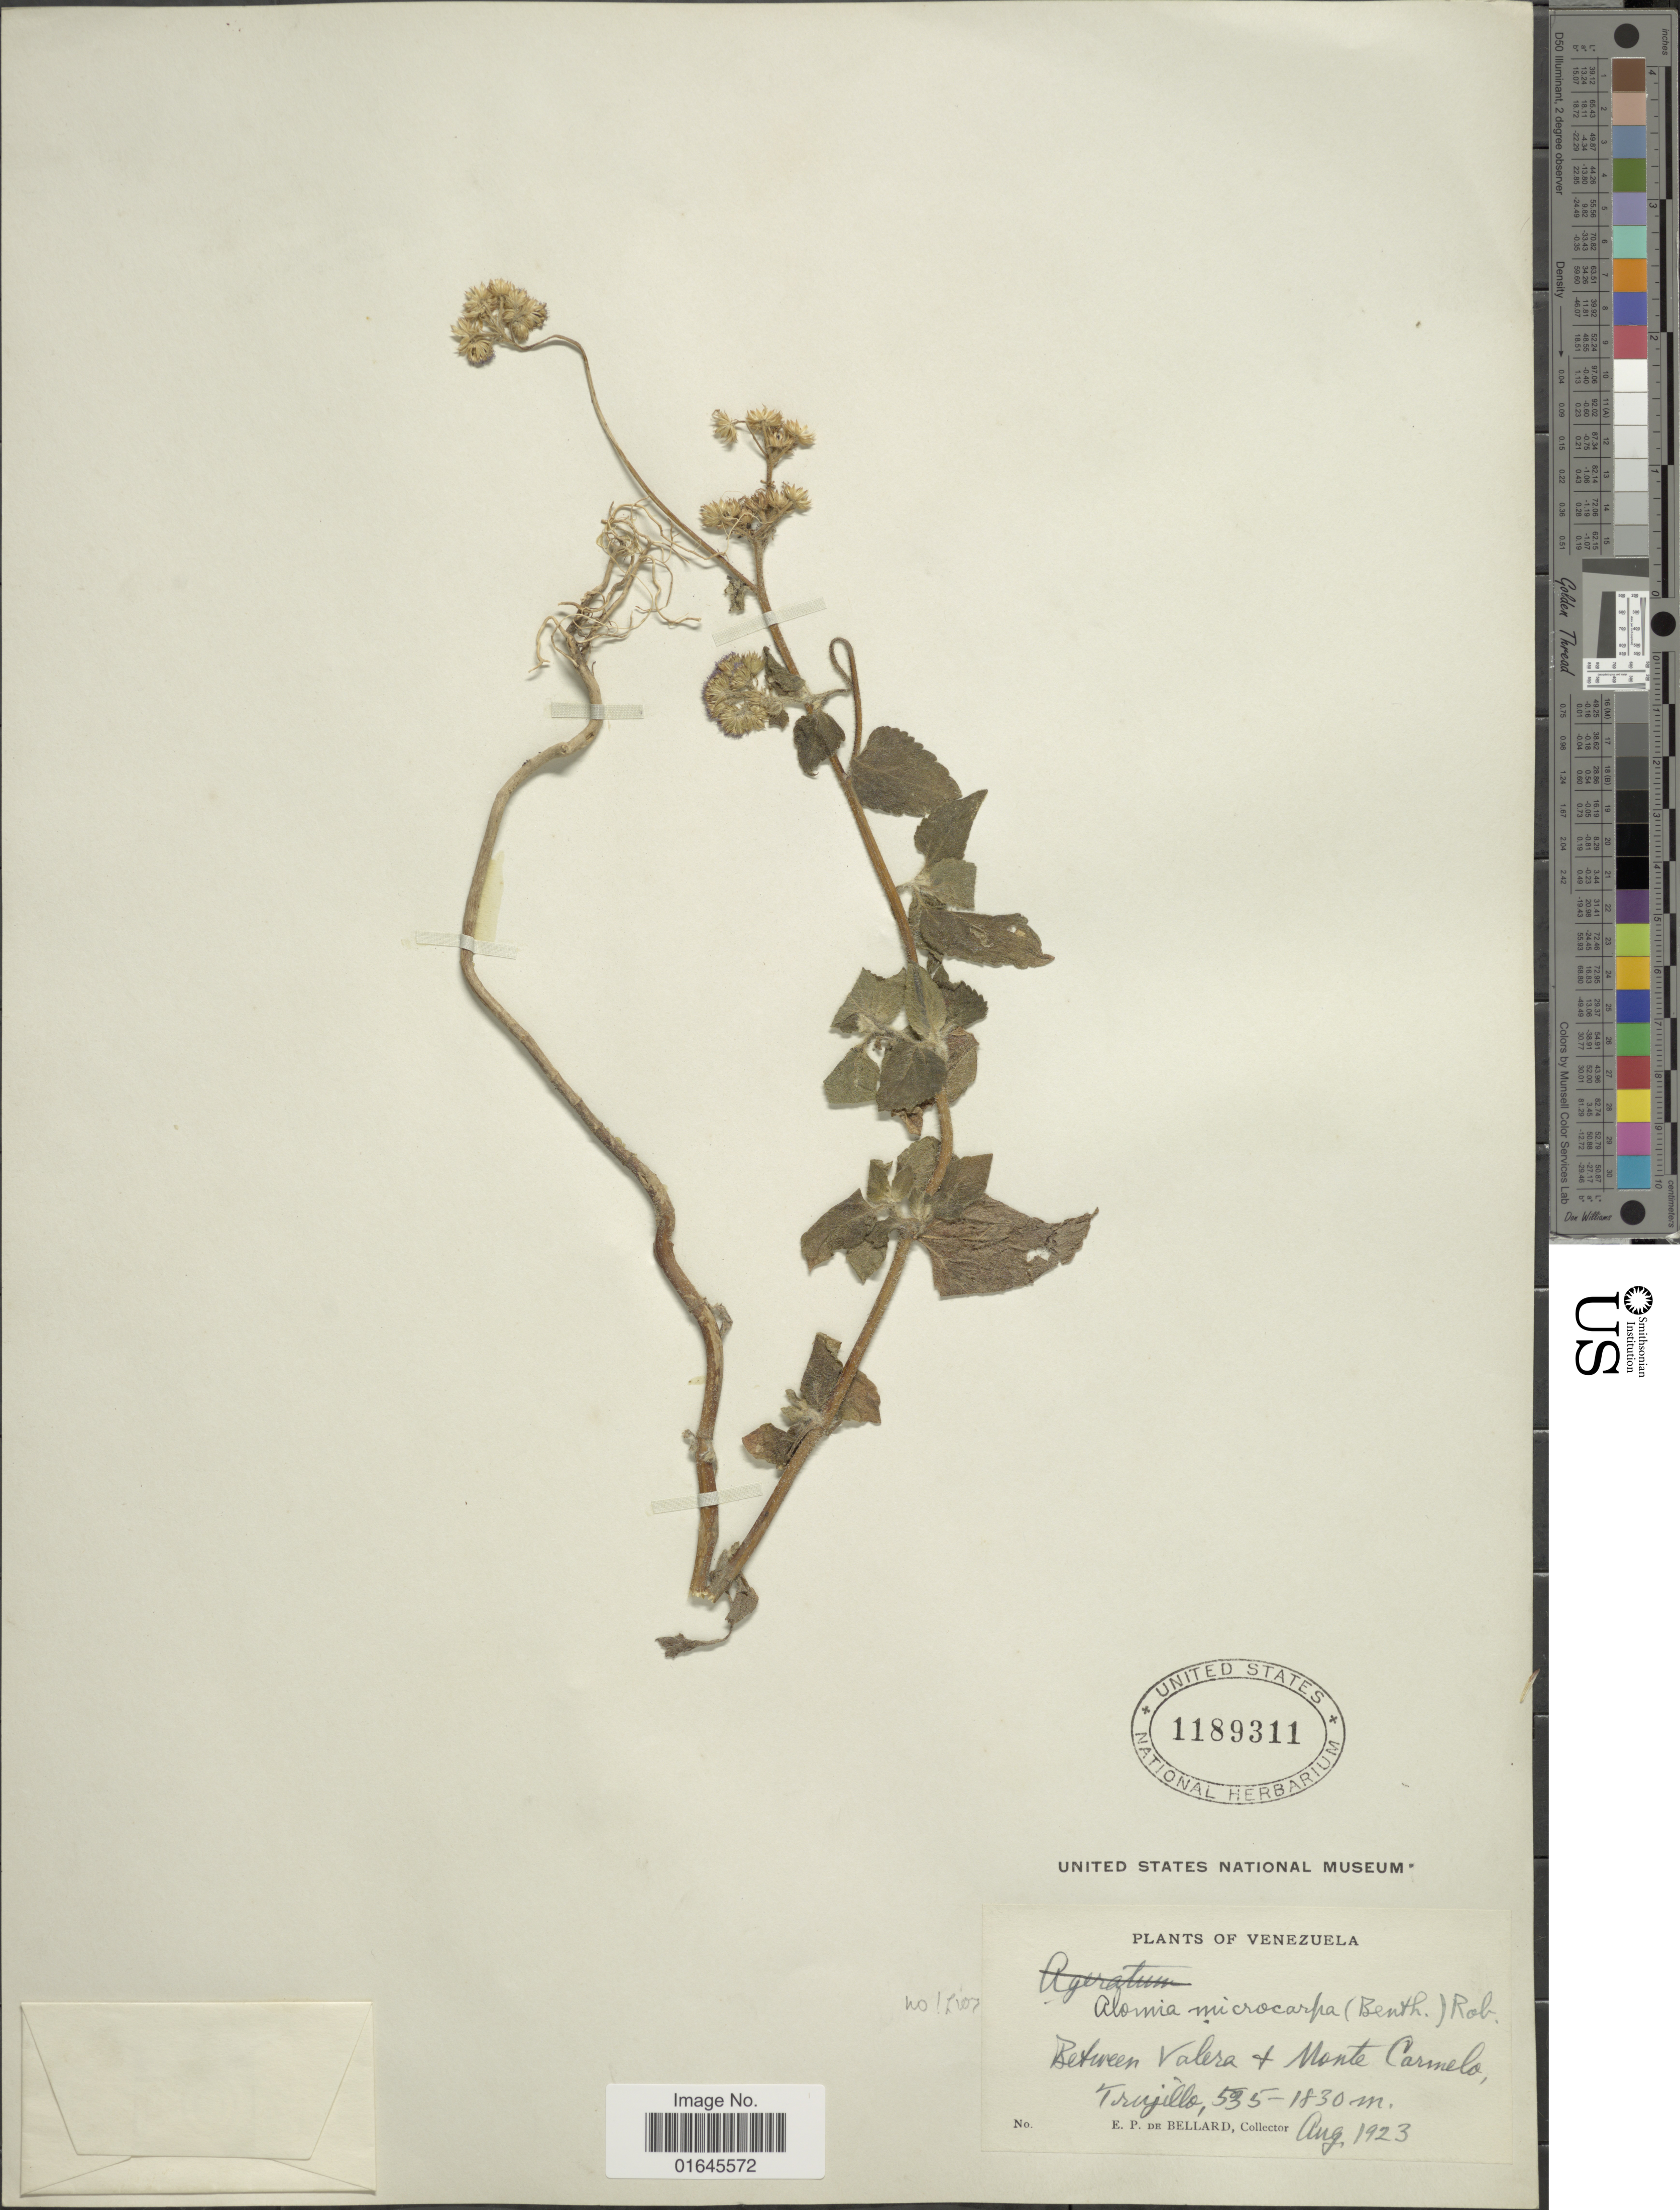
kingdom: Plantae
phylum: Tracheophyta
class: Magnoliopsida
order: Asterales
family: Asteraceae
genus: Ageratum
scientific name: Ageratum microcarpum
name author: (Benth. ex Oerst.) Hemsl.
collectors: E. de Bellard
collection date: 1923-08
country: Venezuela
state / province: Trujillo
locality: Between Valera & Monte Carmelo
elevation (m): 535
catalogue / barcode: US 1189311